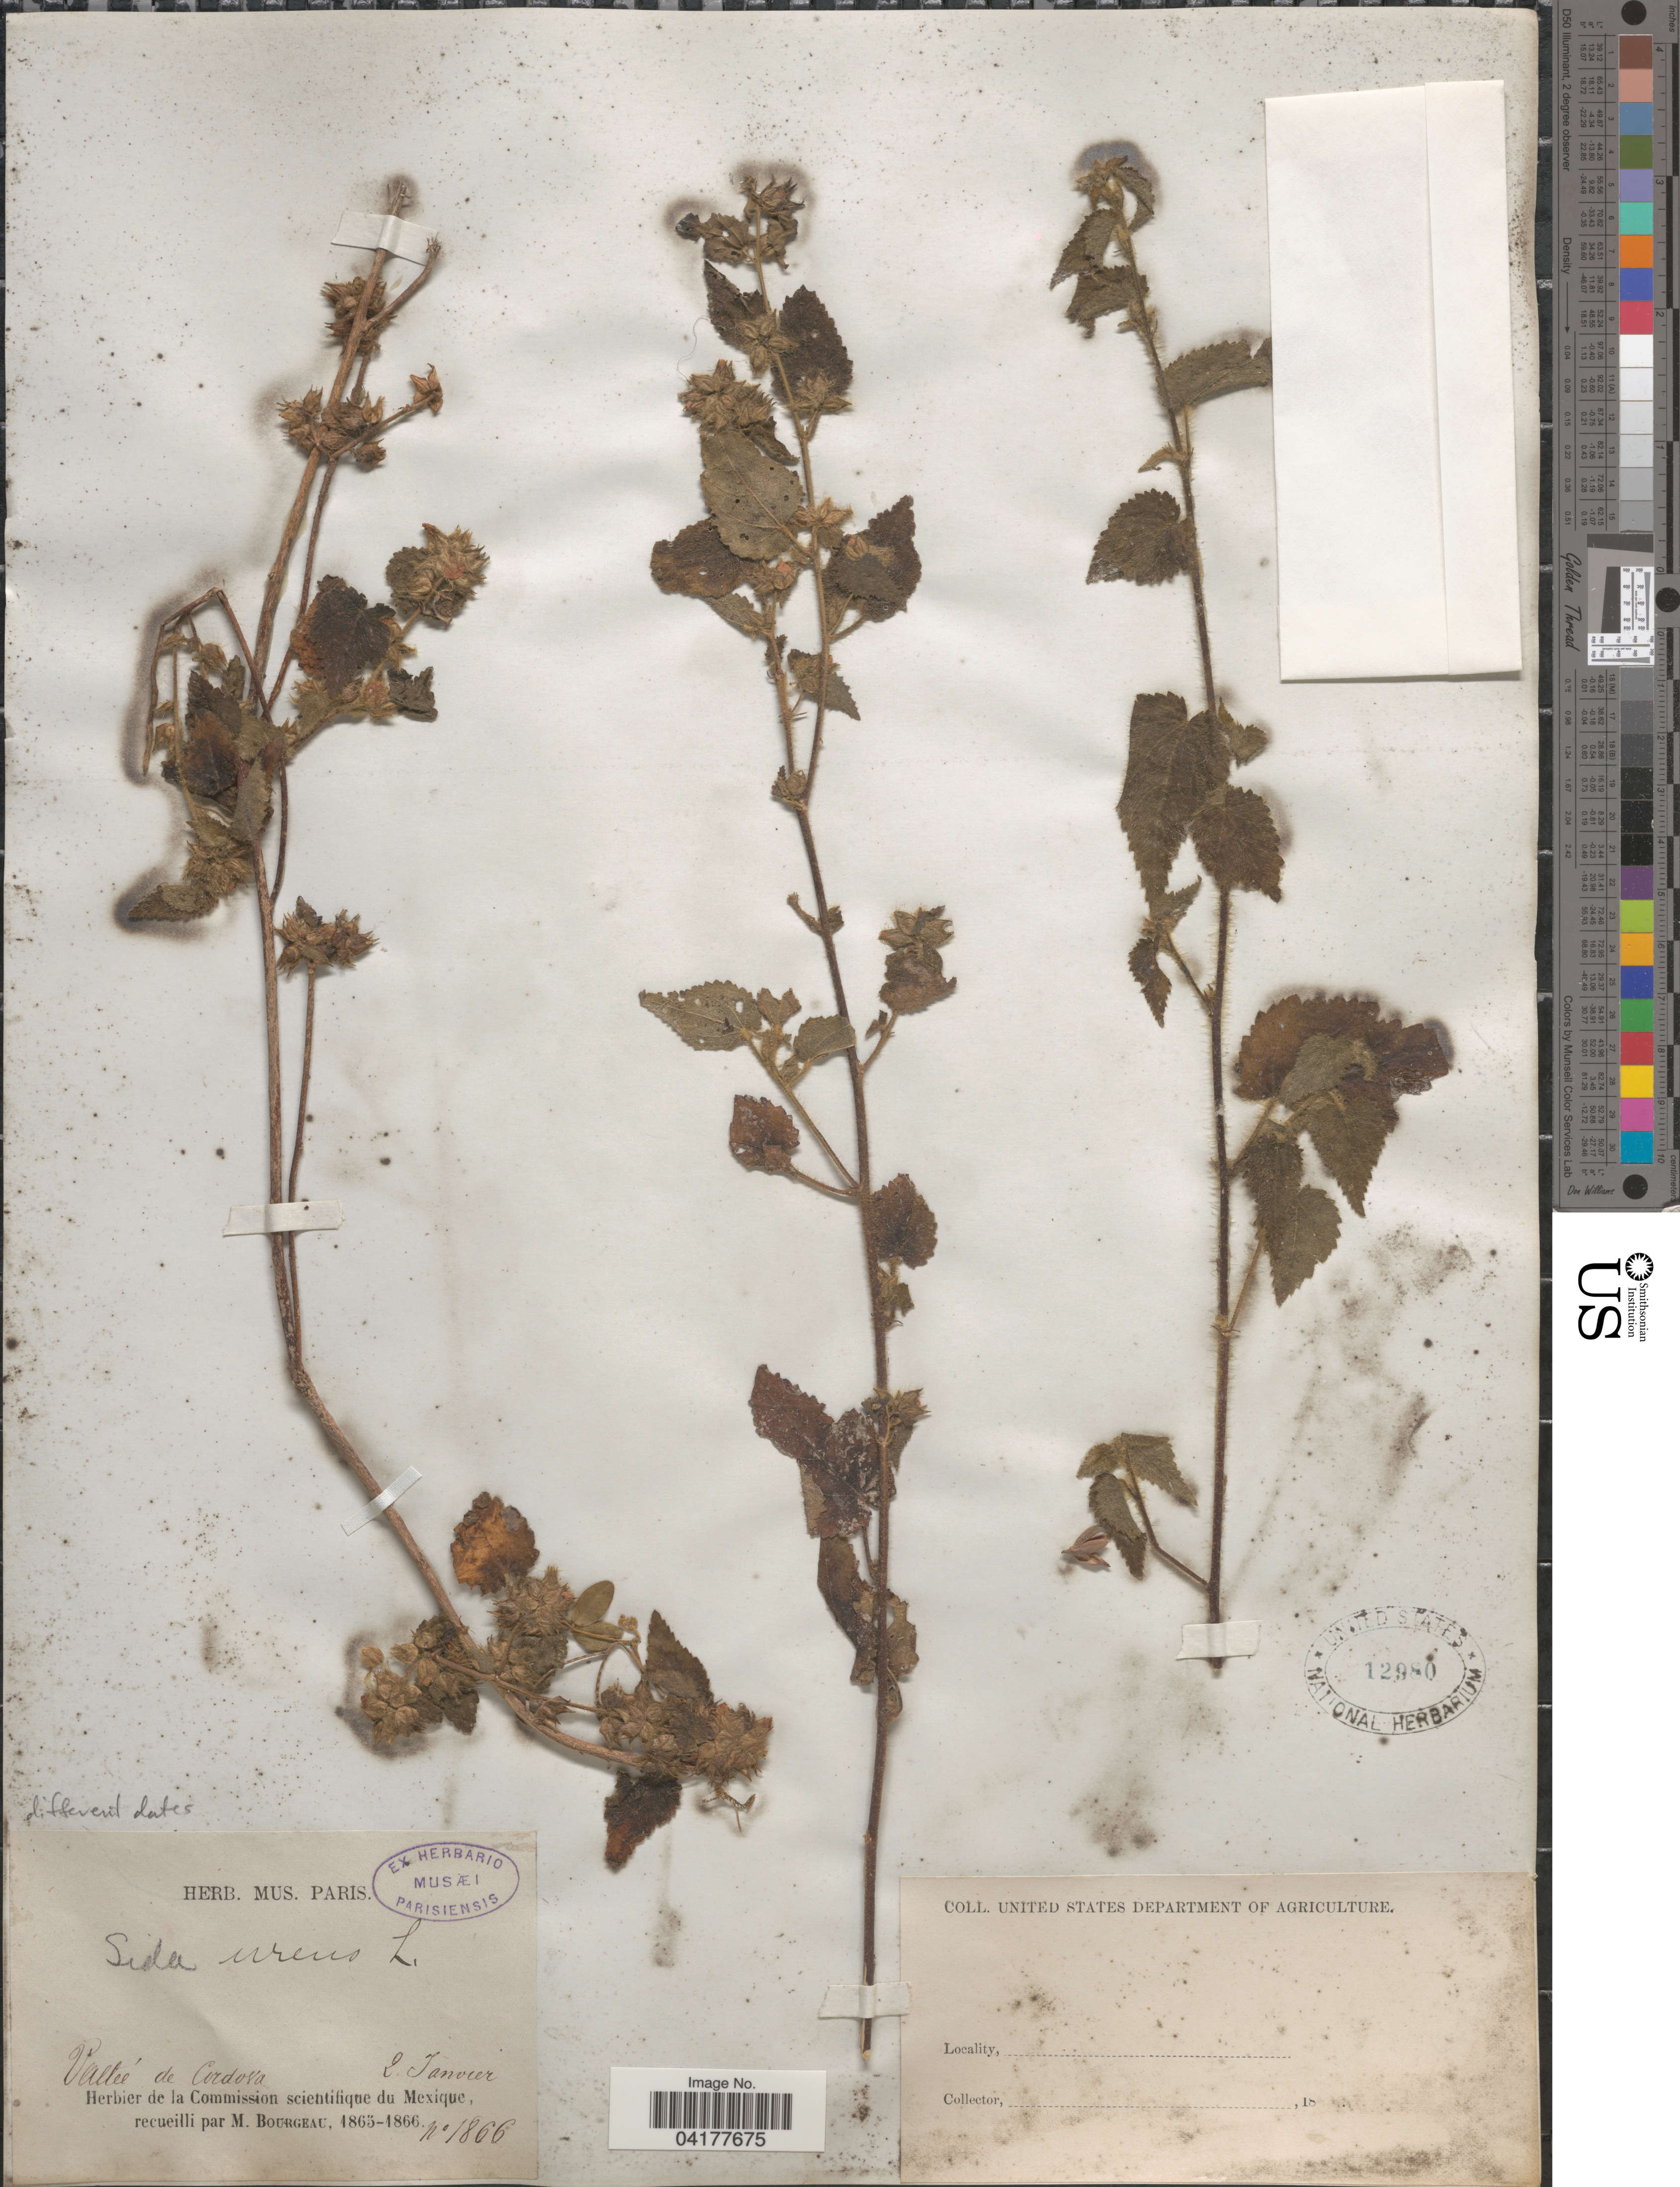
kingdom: Plantae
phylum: Tracheophyta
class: Magnoliopsida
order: Malvales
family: Malvaceae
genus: Sida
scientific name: Sida urens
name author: L.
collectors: M. Bourgeau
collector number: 1866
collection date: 1865-01-02/1866-01-02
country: Mexico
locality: Vallée de Cordova.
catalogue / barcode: US 12980